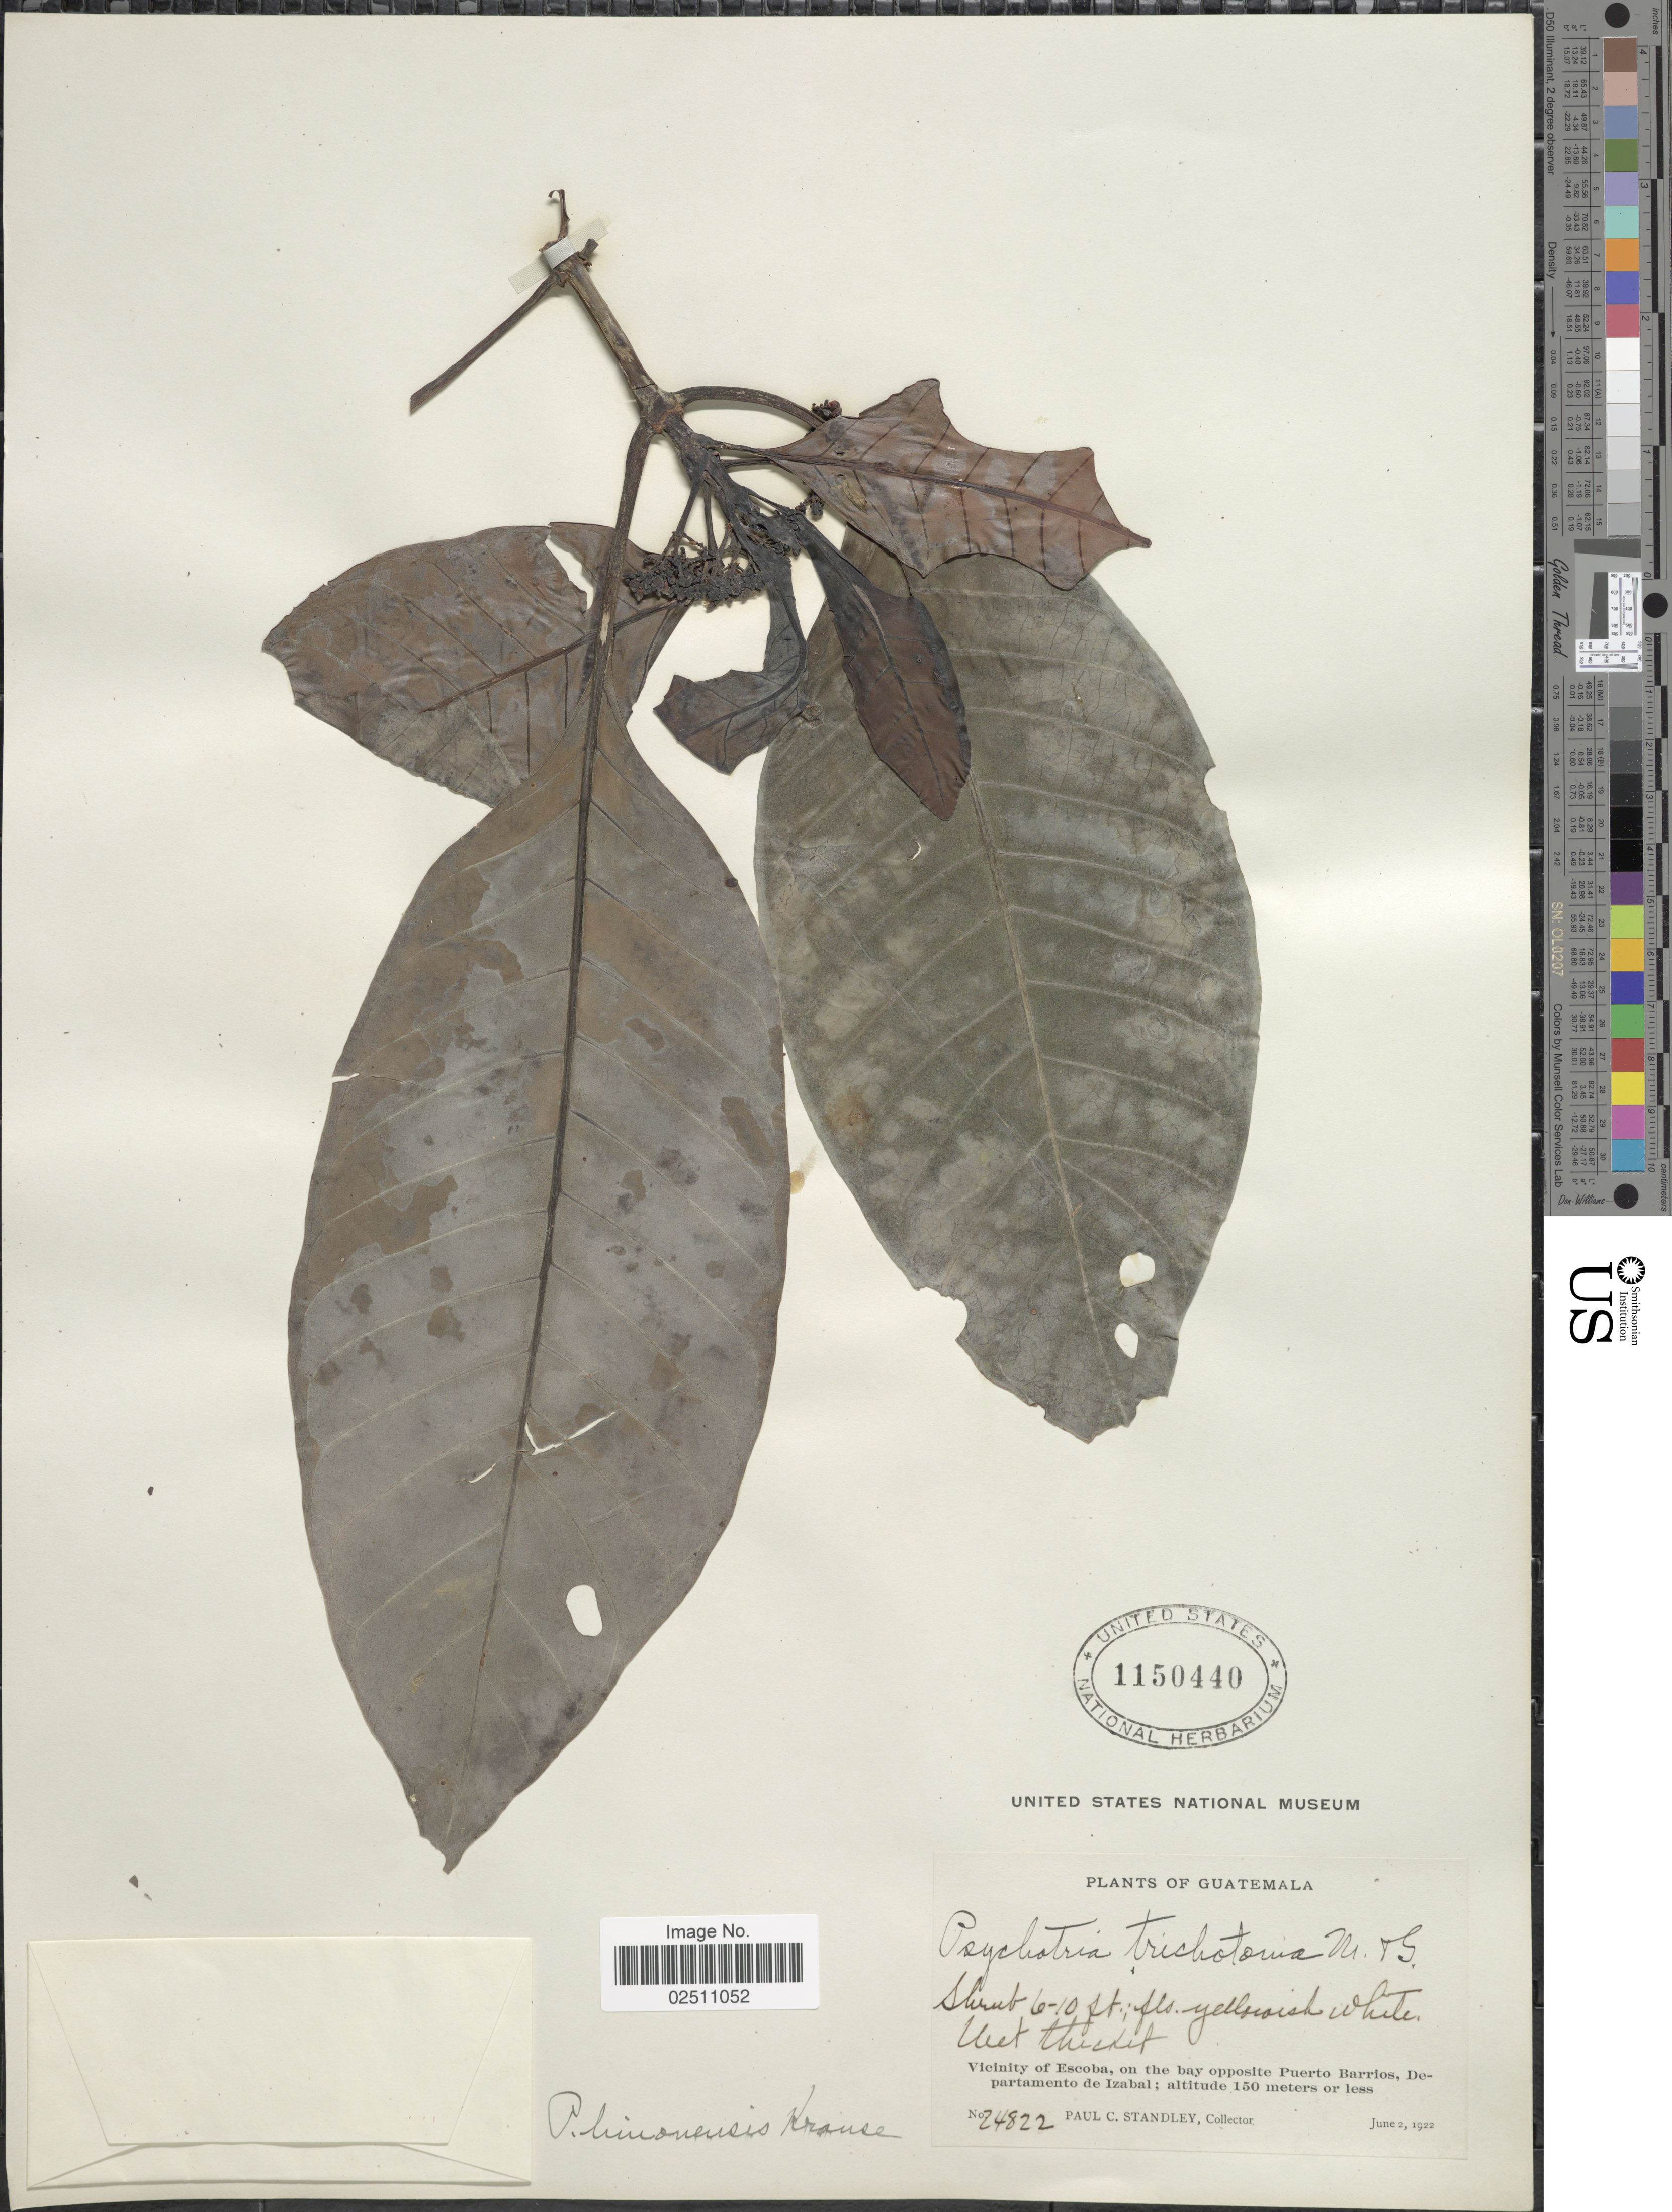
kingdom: Plantae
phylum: Tracheophyta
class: Magnoliopsida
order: Gentianales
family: Rubiaceae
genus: Psychotria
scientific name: Psychotria limonensis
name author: K. Krause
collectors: P. C. Standley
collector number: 24822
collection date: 1922-06-02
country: Guatemala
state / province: Izabal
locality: Vicinity of Escoba, on the bay opposite Puerto Barrios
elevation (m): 150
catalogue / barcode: US 1150440